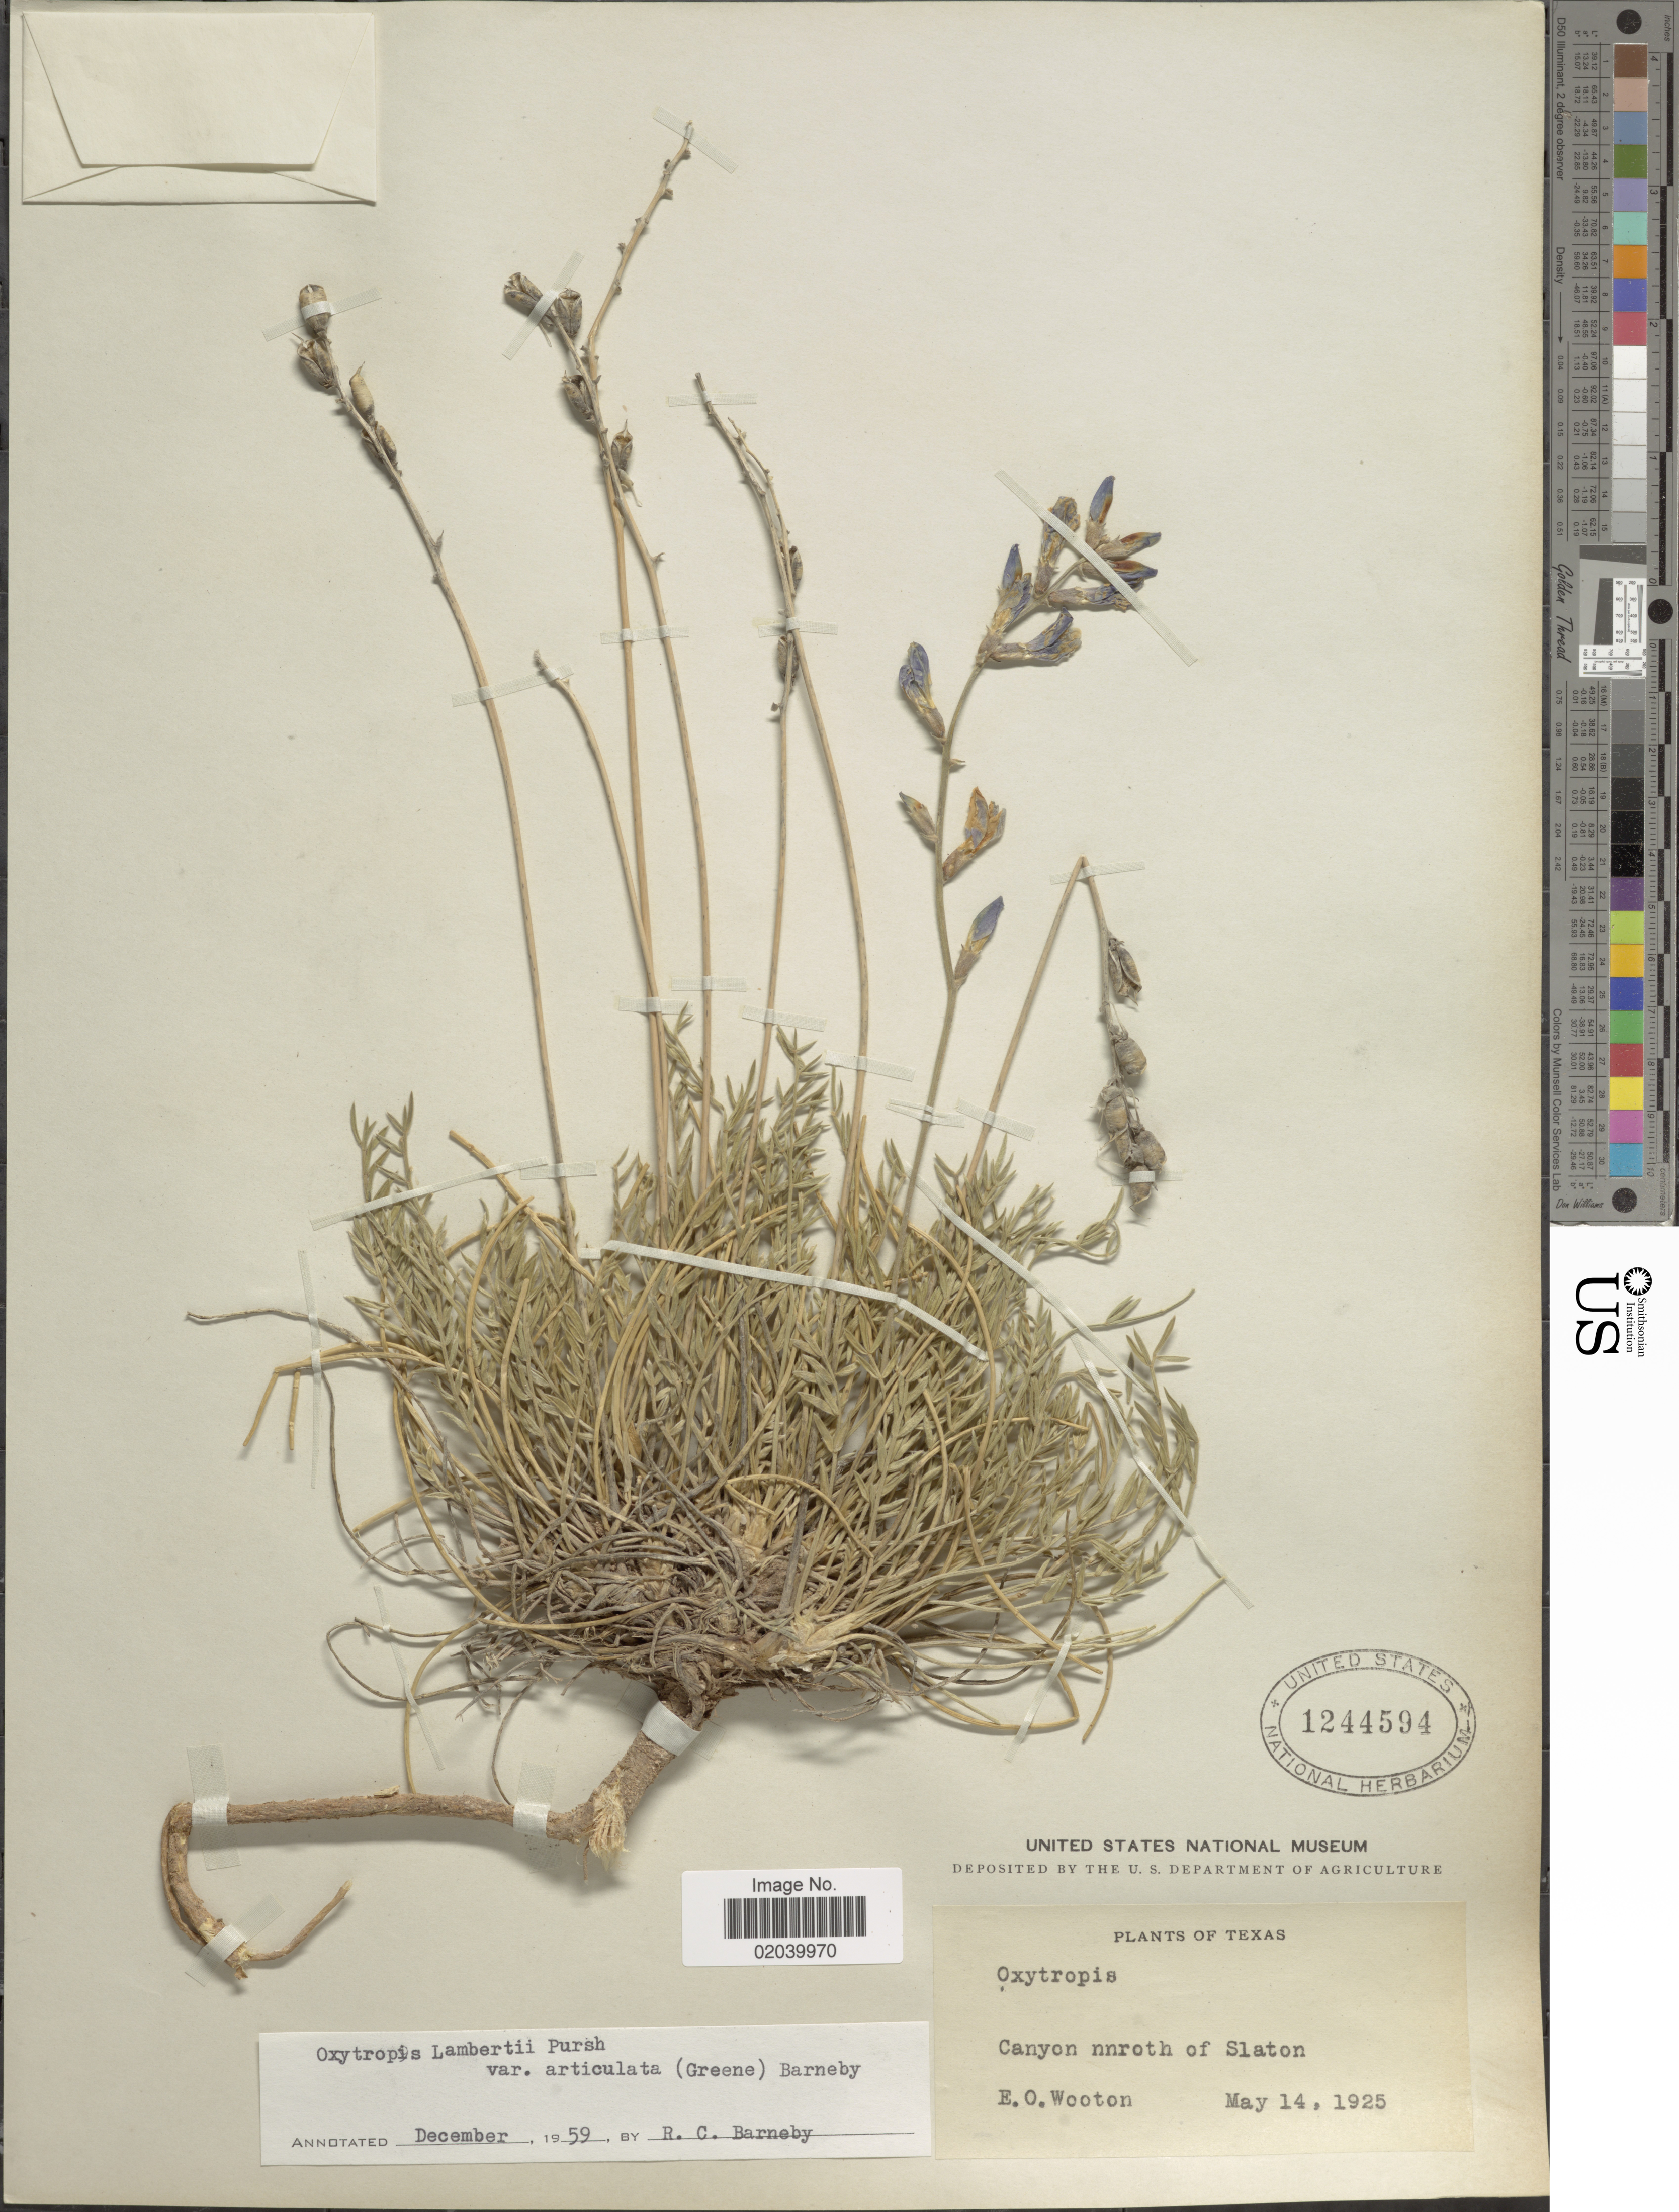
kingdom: Plantae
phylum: Tracheophyta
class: Magnoliopsida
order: Fabales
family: Fabaceae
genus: Oxytropis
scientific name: Oxytropis lambertii var. articulata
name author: (Greene) Barneby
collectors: E. O. Wooton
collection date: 1925-05-14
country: United States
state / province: Texas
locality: Canyon nnroth of Slaton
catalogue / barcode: US 1244594